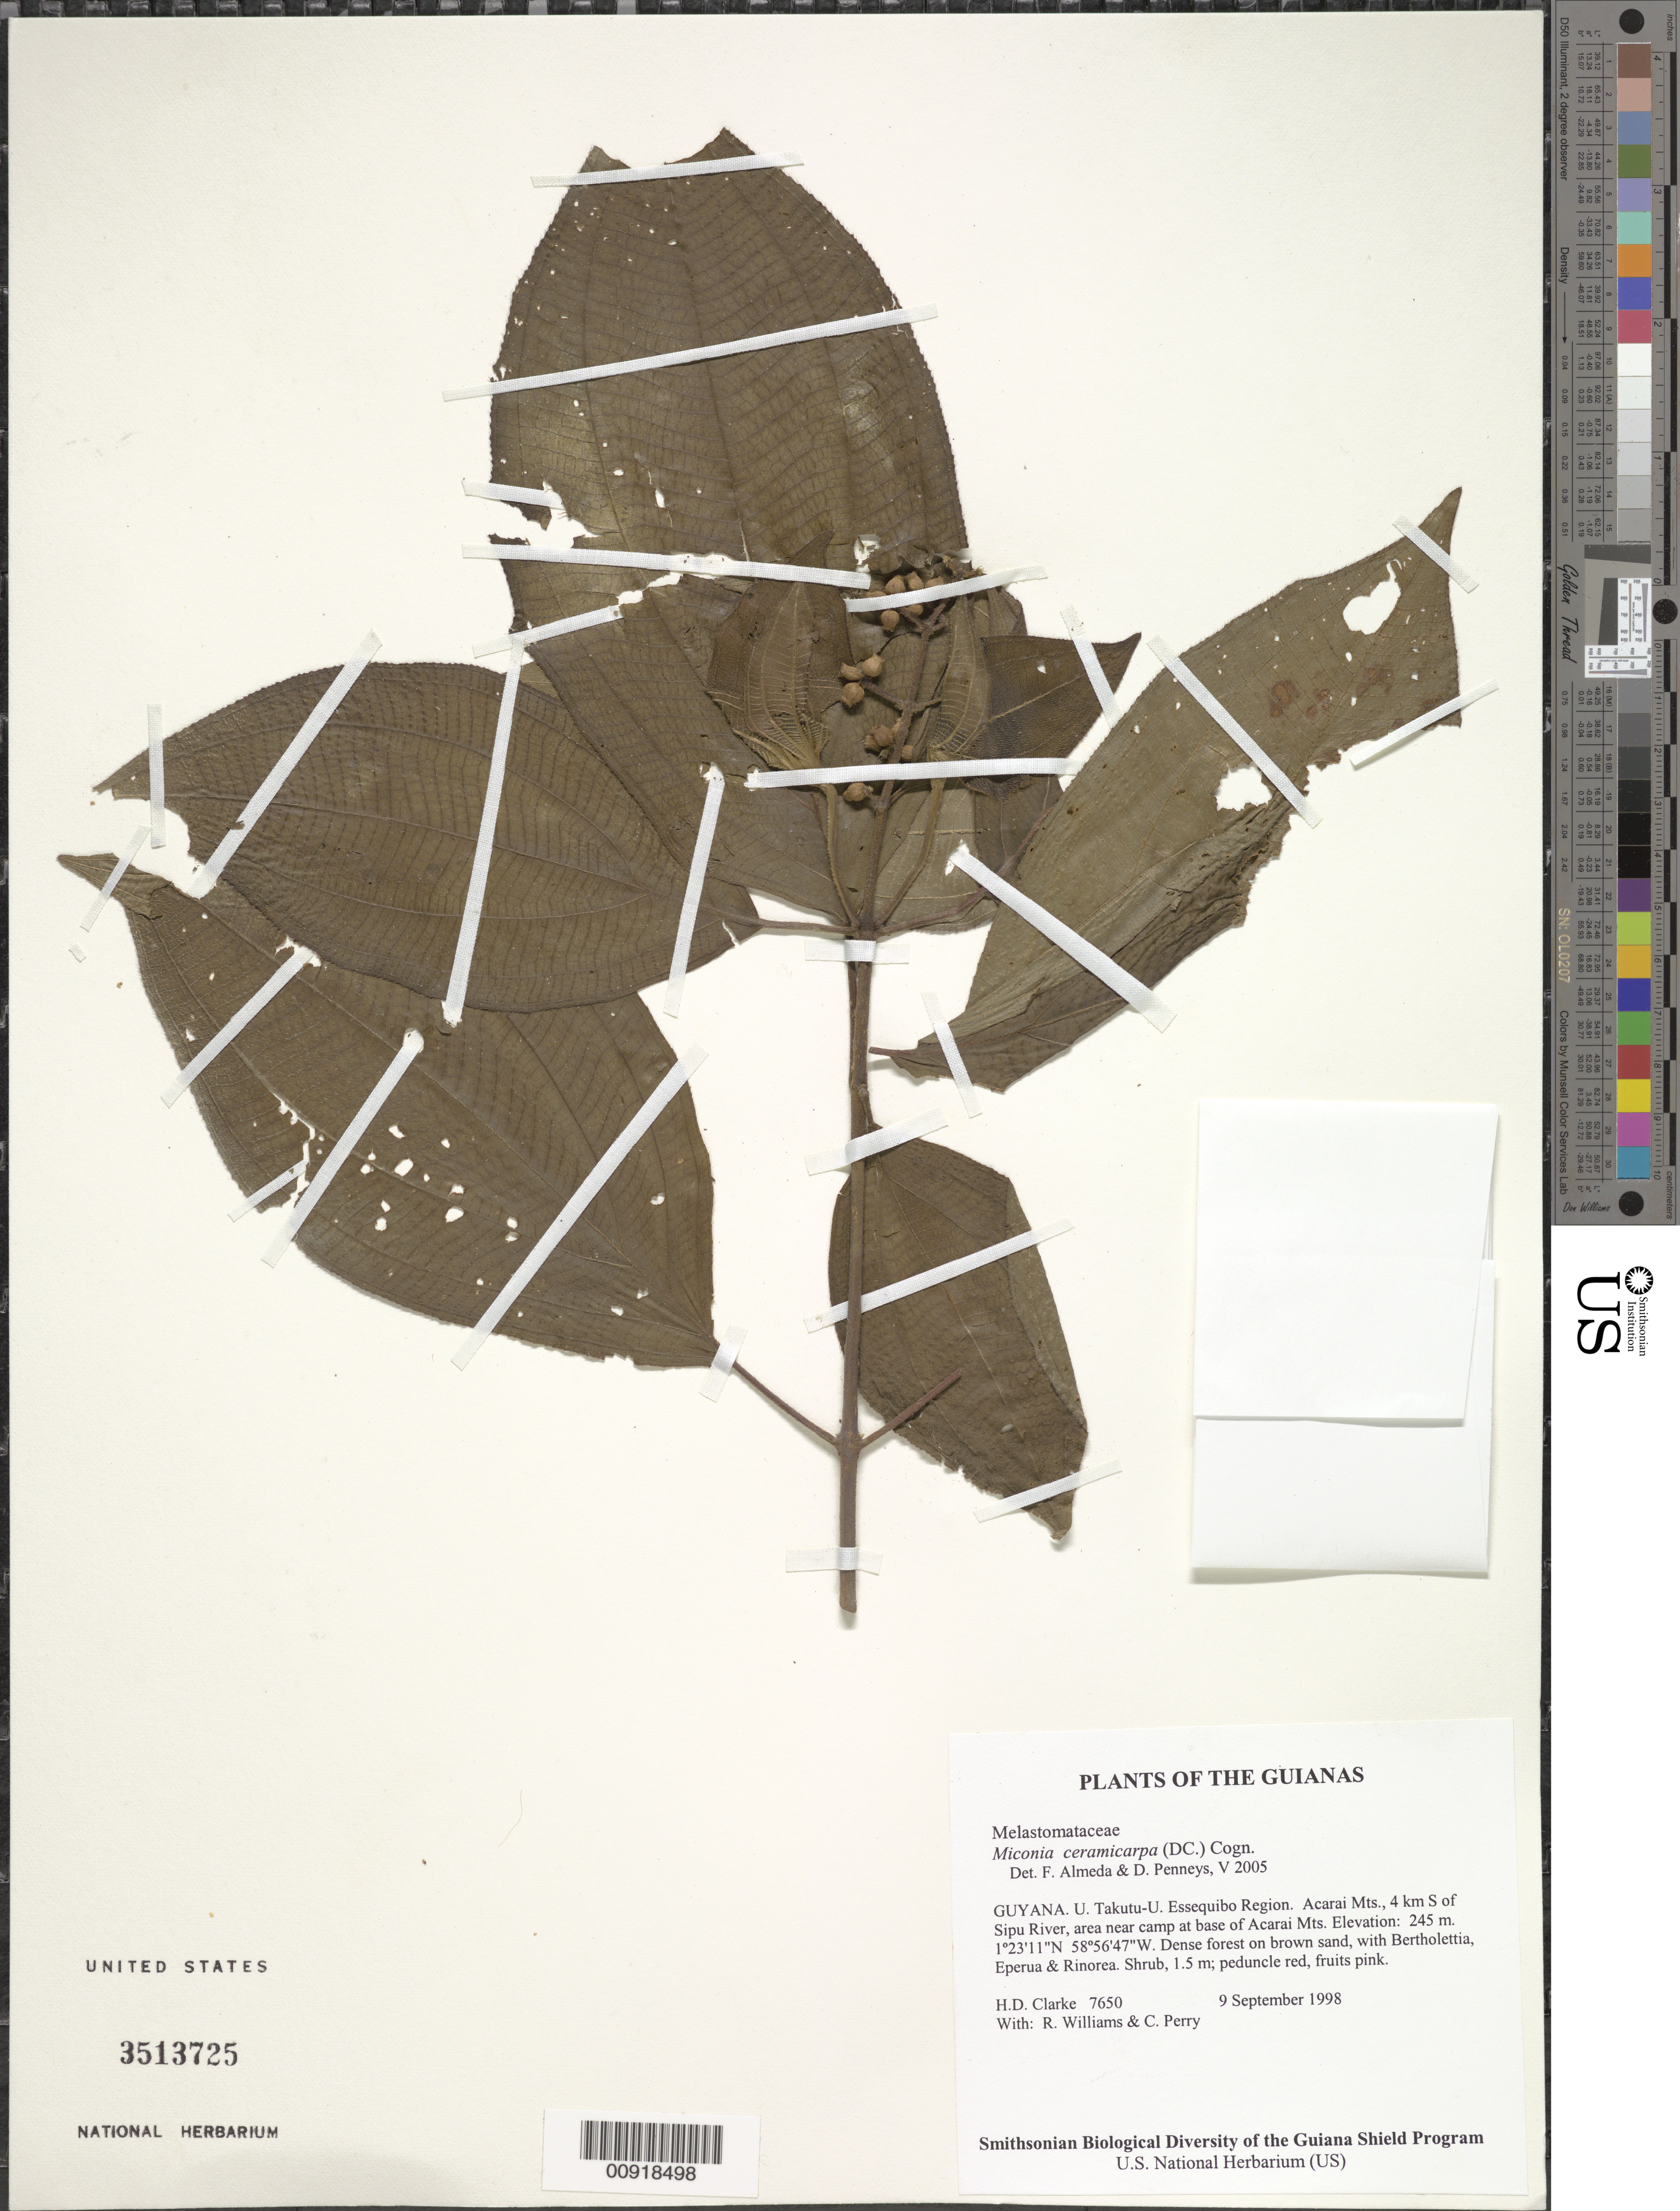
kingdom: Plantae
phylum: Tracheophyta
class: Magnoliopsida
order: Myrtales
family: Melastomataceae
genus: Miconia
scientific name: Miconia ceramicarpa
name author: (DC.) Cogn.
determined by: Almeda, F.; Penneys, D. S.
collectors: H. D. Clarke, R. Williams & C. Perry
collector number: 7650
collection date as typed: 9 September 1998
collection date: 1998-09-09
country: Guyana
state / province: U. Takutu-U. Essequibo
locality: Acarai Mts., 4 km S of Sipu River, area near camp at base of Acarai Mts.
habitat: Dense forest on brown sand, with Bertholettia, Eperua & Rinorea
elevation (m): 245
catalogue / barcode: US 3513725